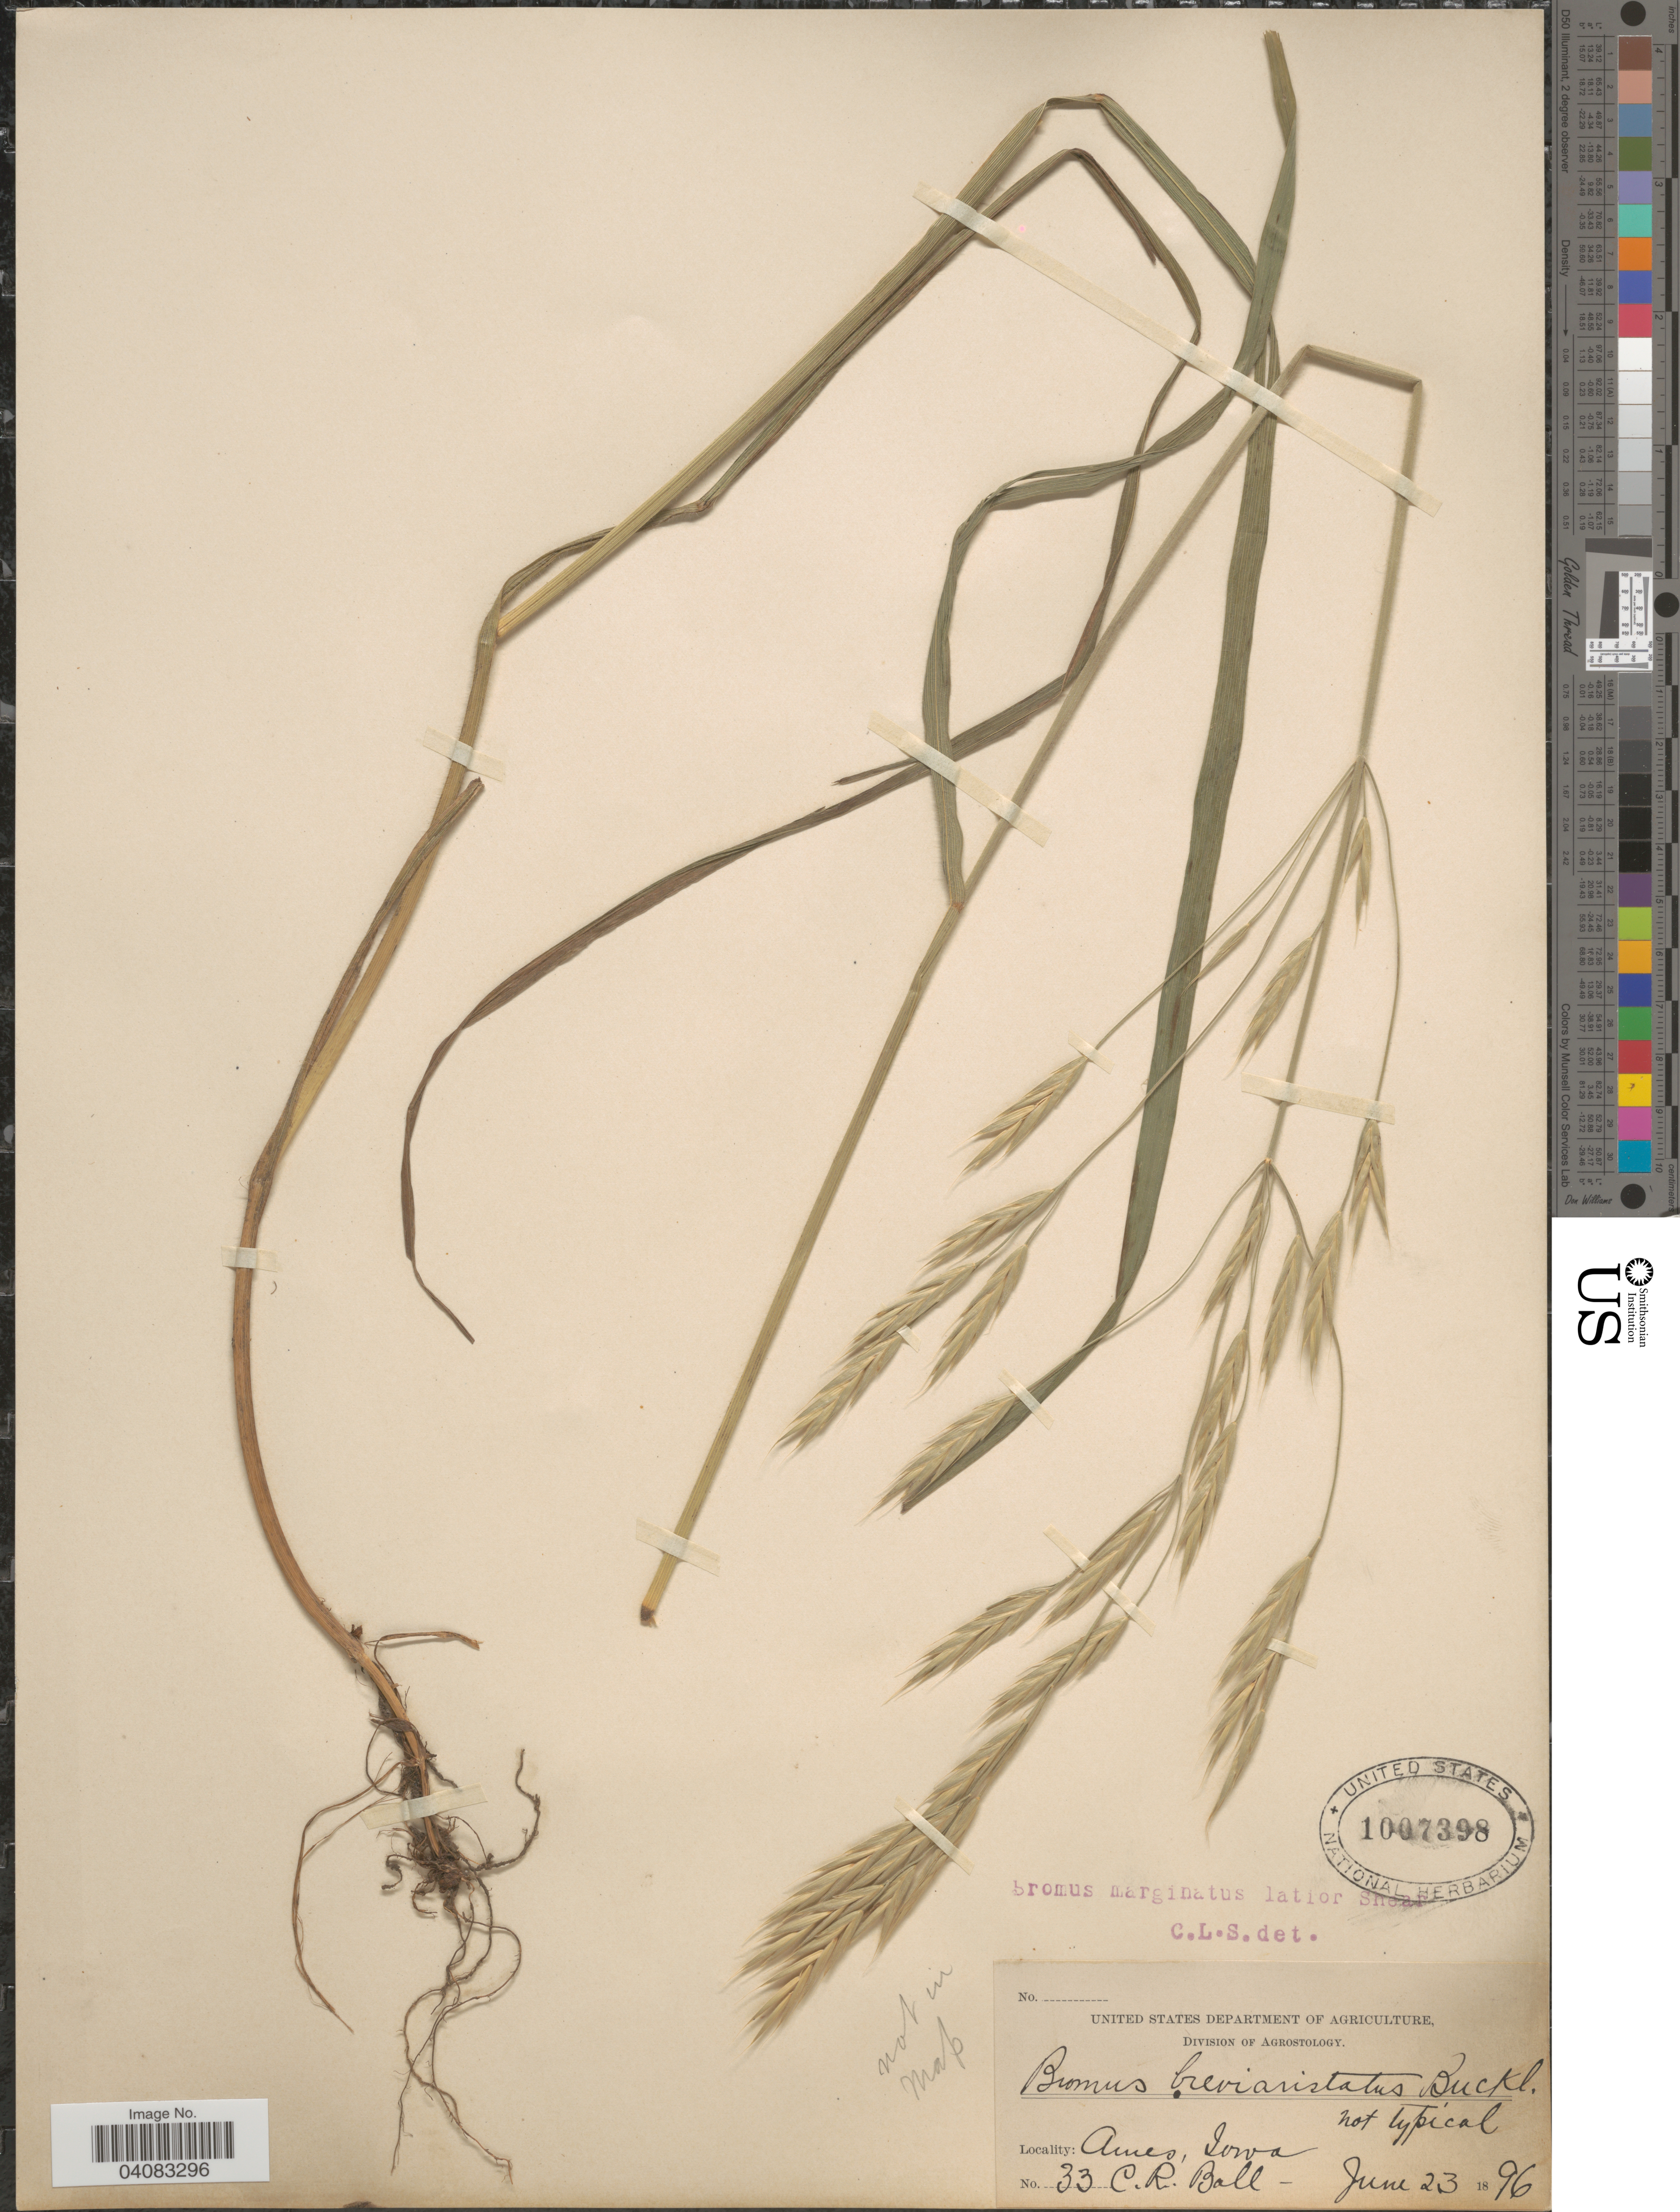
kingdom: Plantae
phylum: Tracheophyta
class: Liliopsida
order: Poales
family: Poaceae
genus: Bromus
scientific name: Bromus marginatus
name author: Nees ex Steud.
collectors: C. R. Ball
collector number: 33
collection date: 1896-06-23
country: United States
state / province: Iowa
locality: Ames.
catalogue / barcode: US 1007398